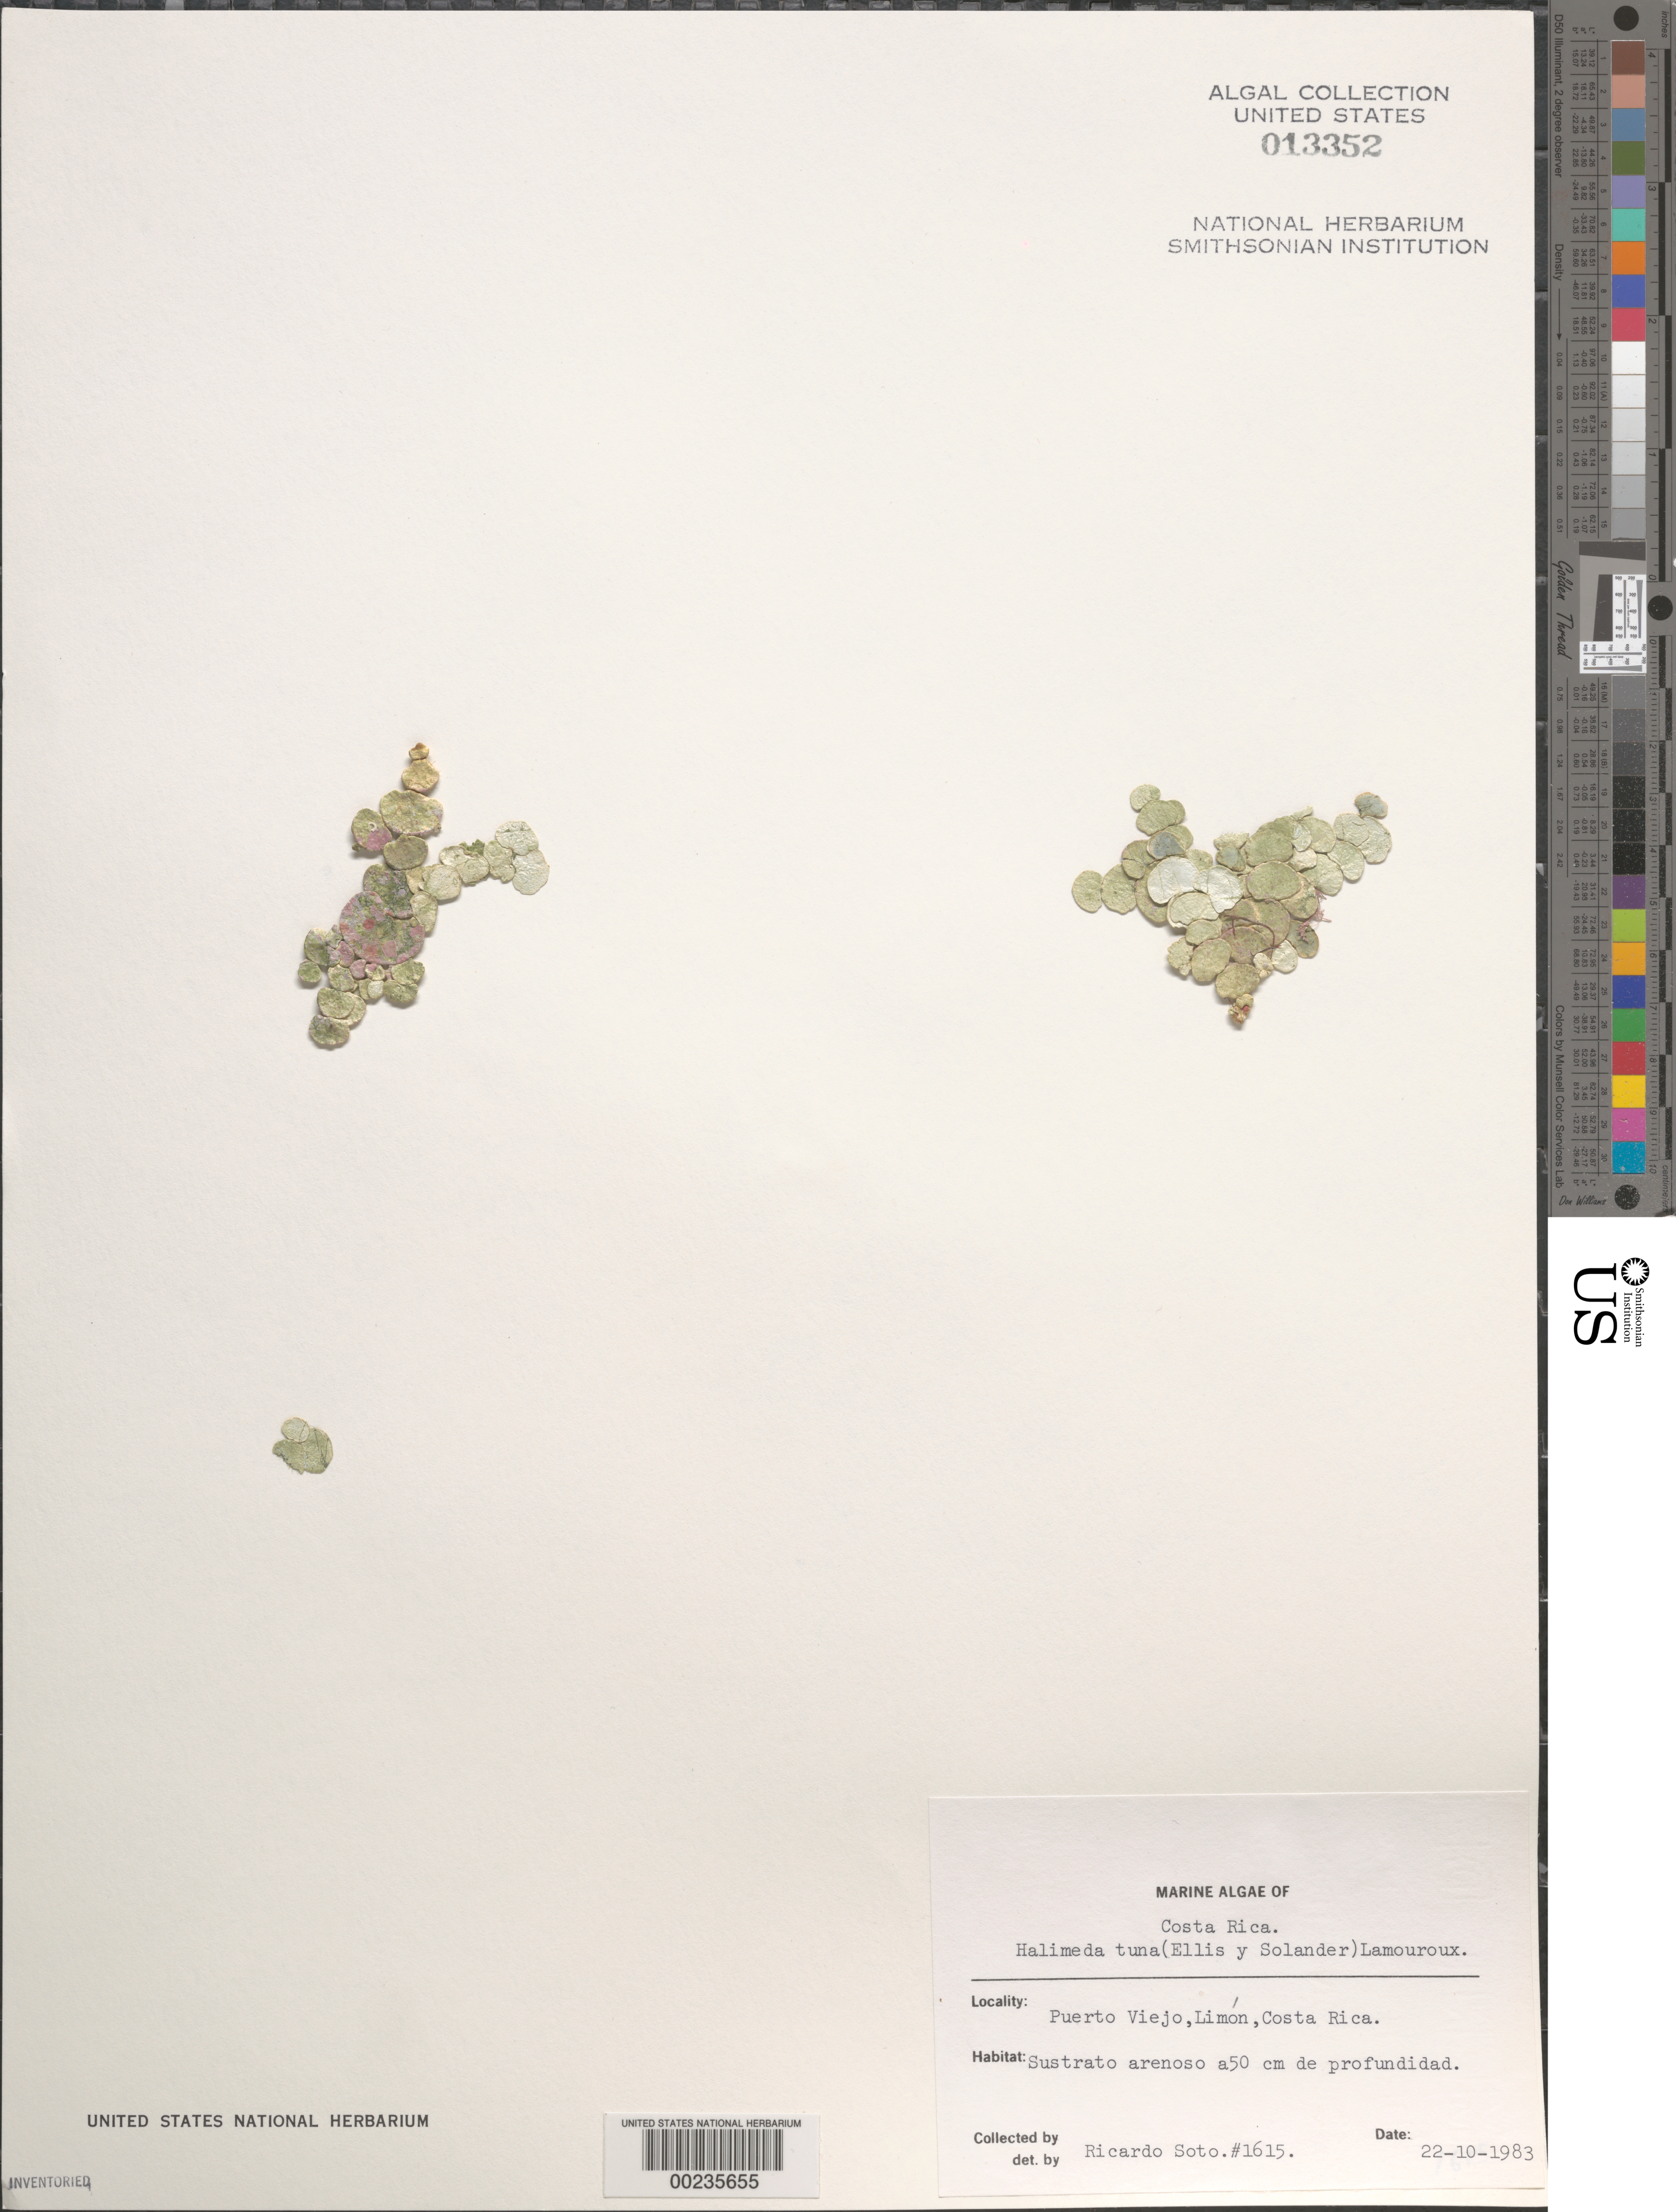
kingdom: Plantae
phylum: Chlorophyta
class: Ulvophyceae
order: Bryopsidales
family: Halimedaceae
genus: Halimeda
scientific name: Halimeda tuna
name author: (J. Ellis & Sol.) J.V.Lamouroux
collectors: R. Soto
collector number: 1615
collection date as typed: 22 Oct 1983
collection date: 1983-10-22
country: Costa Rica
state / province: Limón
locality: Puerto viejo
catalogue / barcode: US 13352